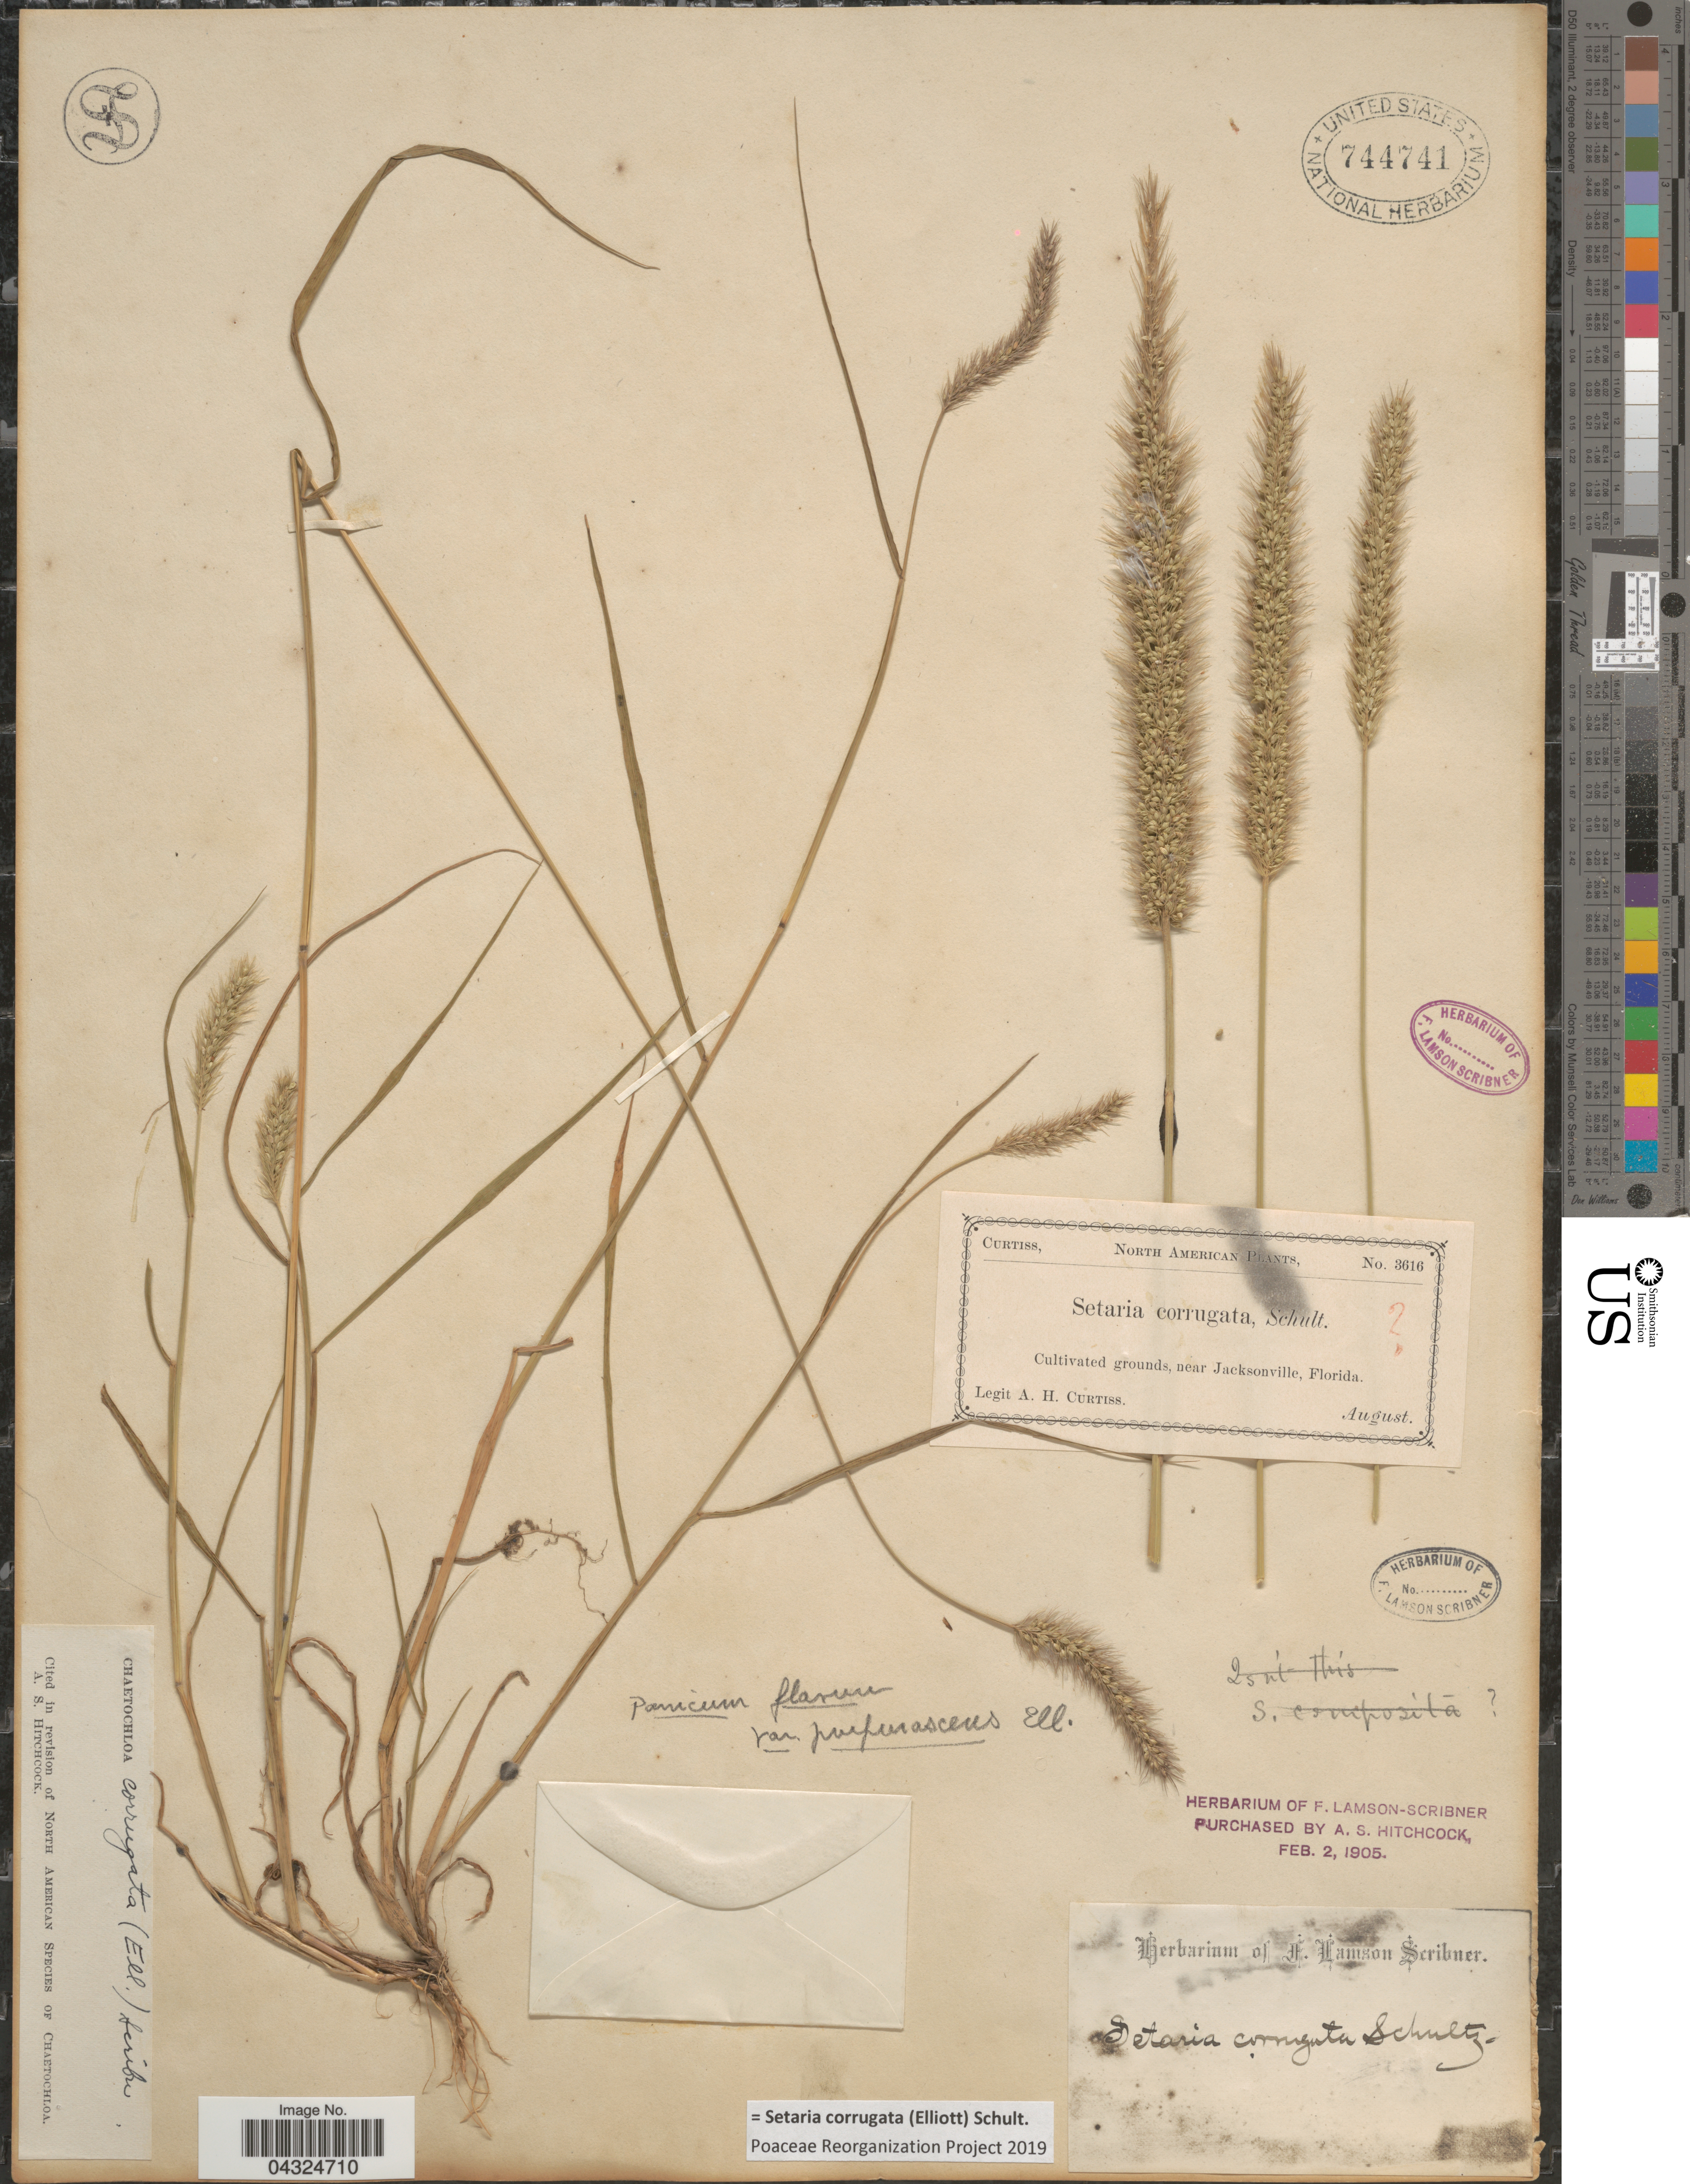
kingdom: Plantae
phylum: Tracheophyta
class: Liliopsida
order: Poales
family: Poaceae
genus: Setaria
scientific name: Setaria corrugata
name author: (Elliott) Schult.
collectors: A. H. Curtiss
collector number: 3616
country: United States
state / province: Florida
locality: Cultivated grounds, near Jacksonville.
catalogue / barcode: US 744741